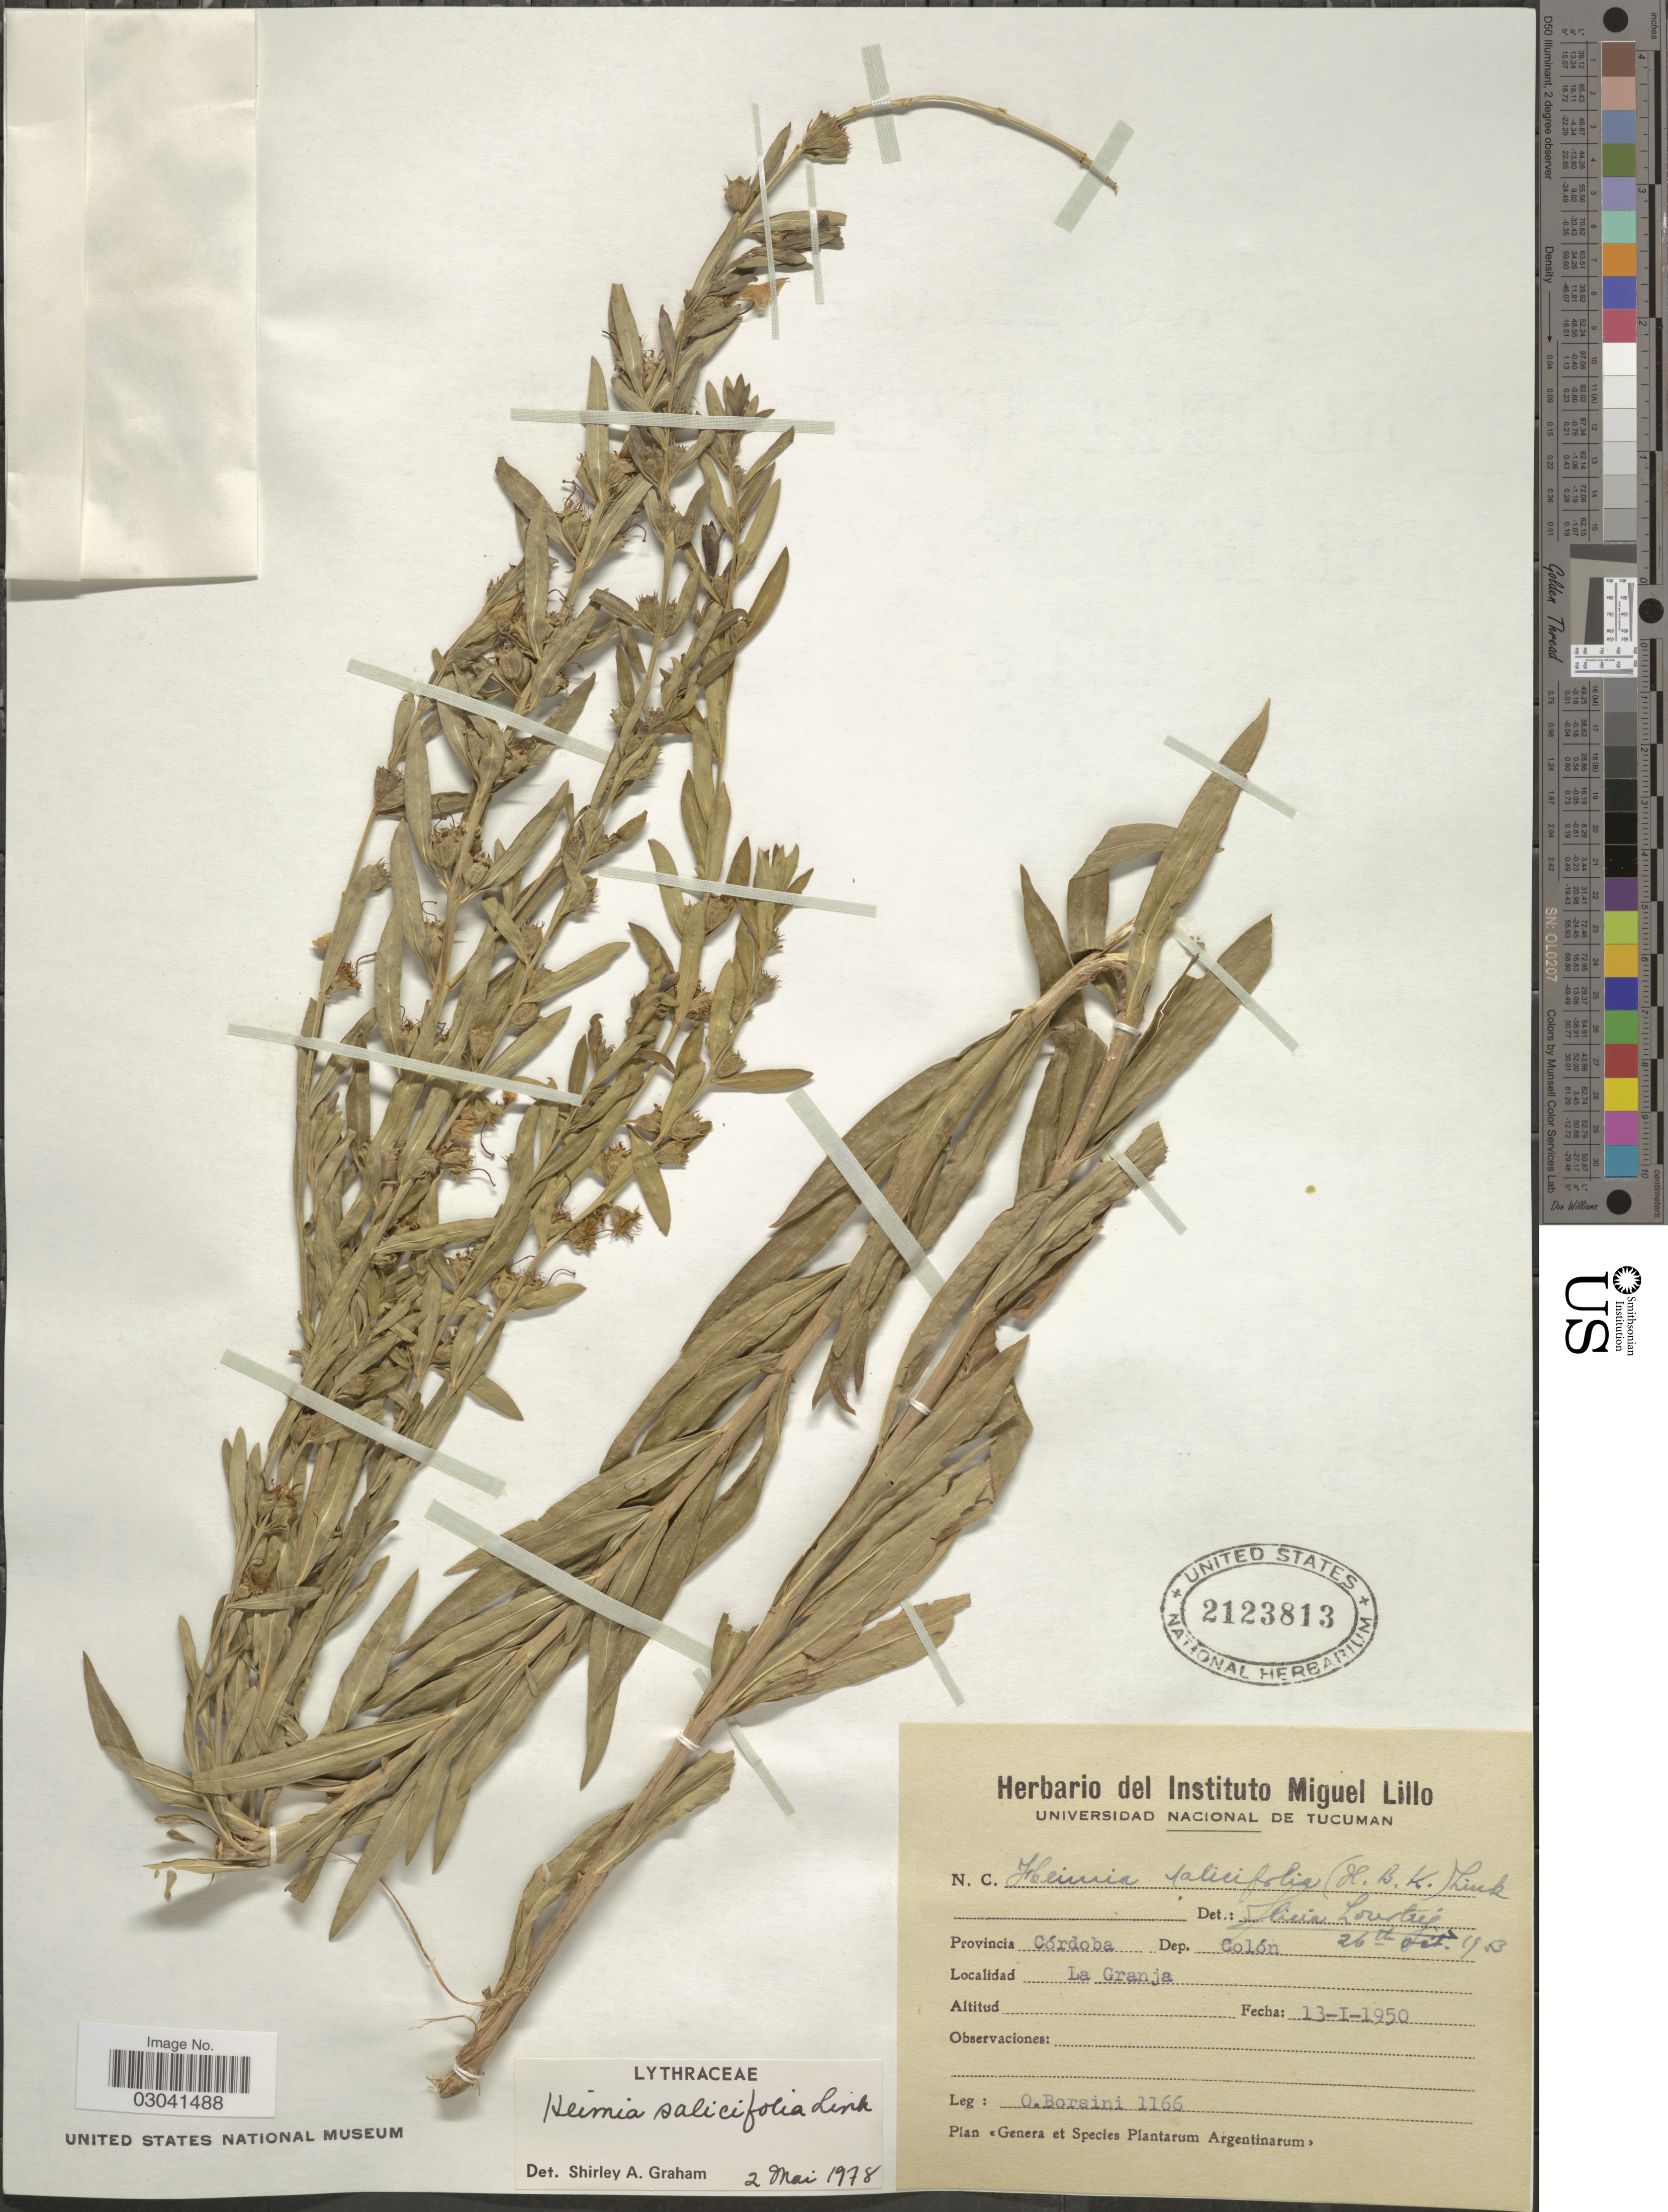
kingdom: Plantae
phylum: Tracheophyta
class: Magnoliopsida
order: Myrtales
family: Lythraceae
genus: Heimia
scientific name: Heimia salicifolia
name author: Link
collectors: O. H. Borsini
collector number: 1166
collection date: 1950-01-13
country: Argentina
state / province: Cordoba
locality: Provincia Córdoba, Dep. Colón, La Granja.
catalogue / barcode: US 2123813